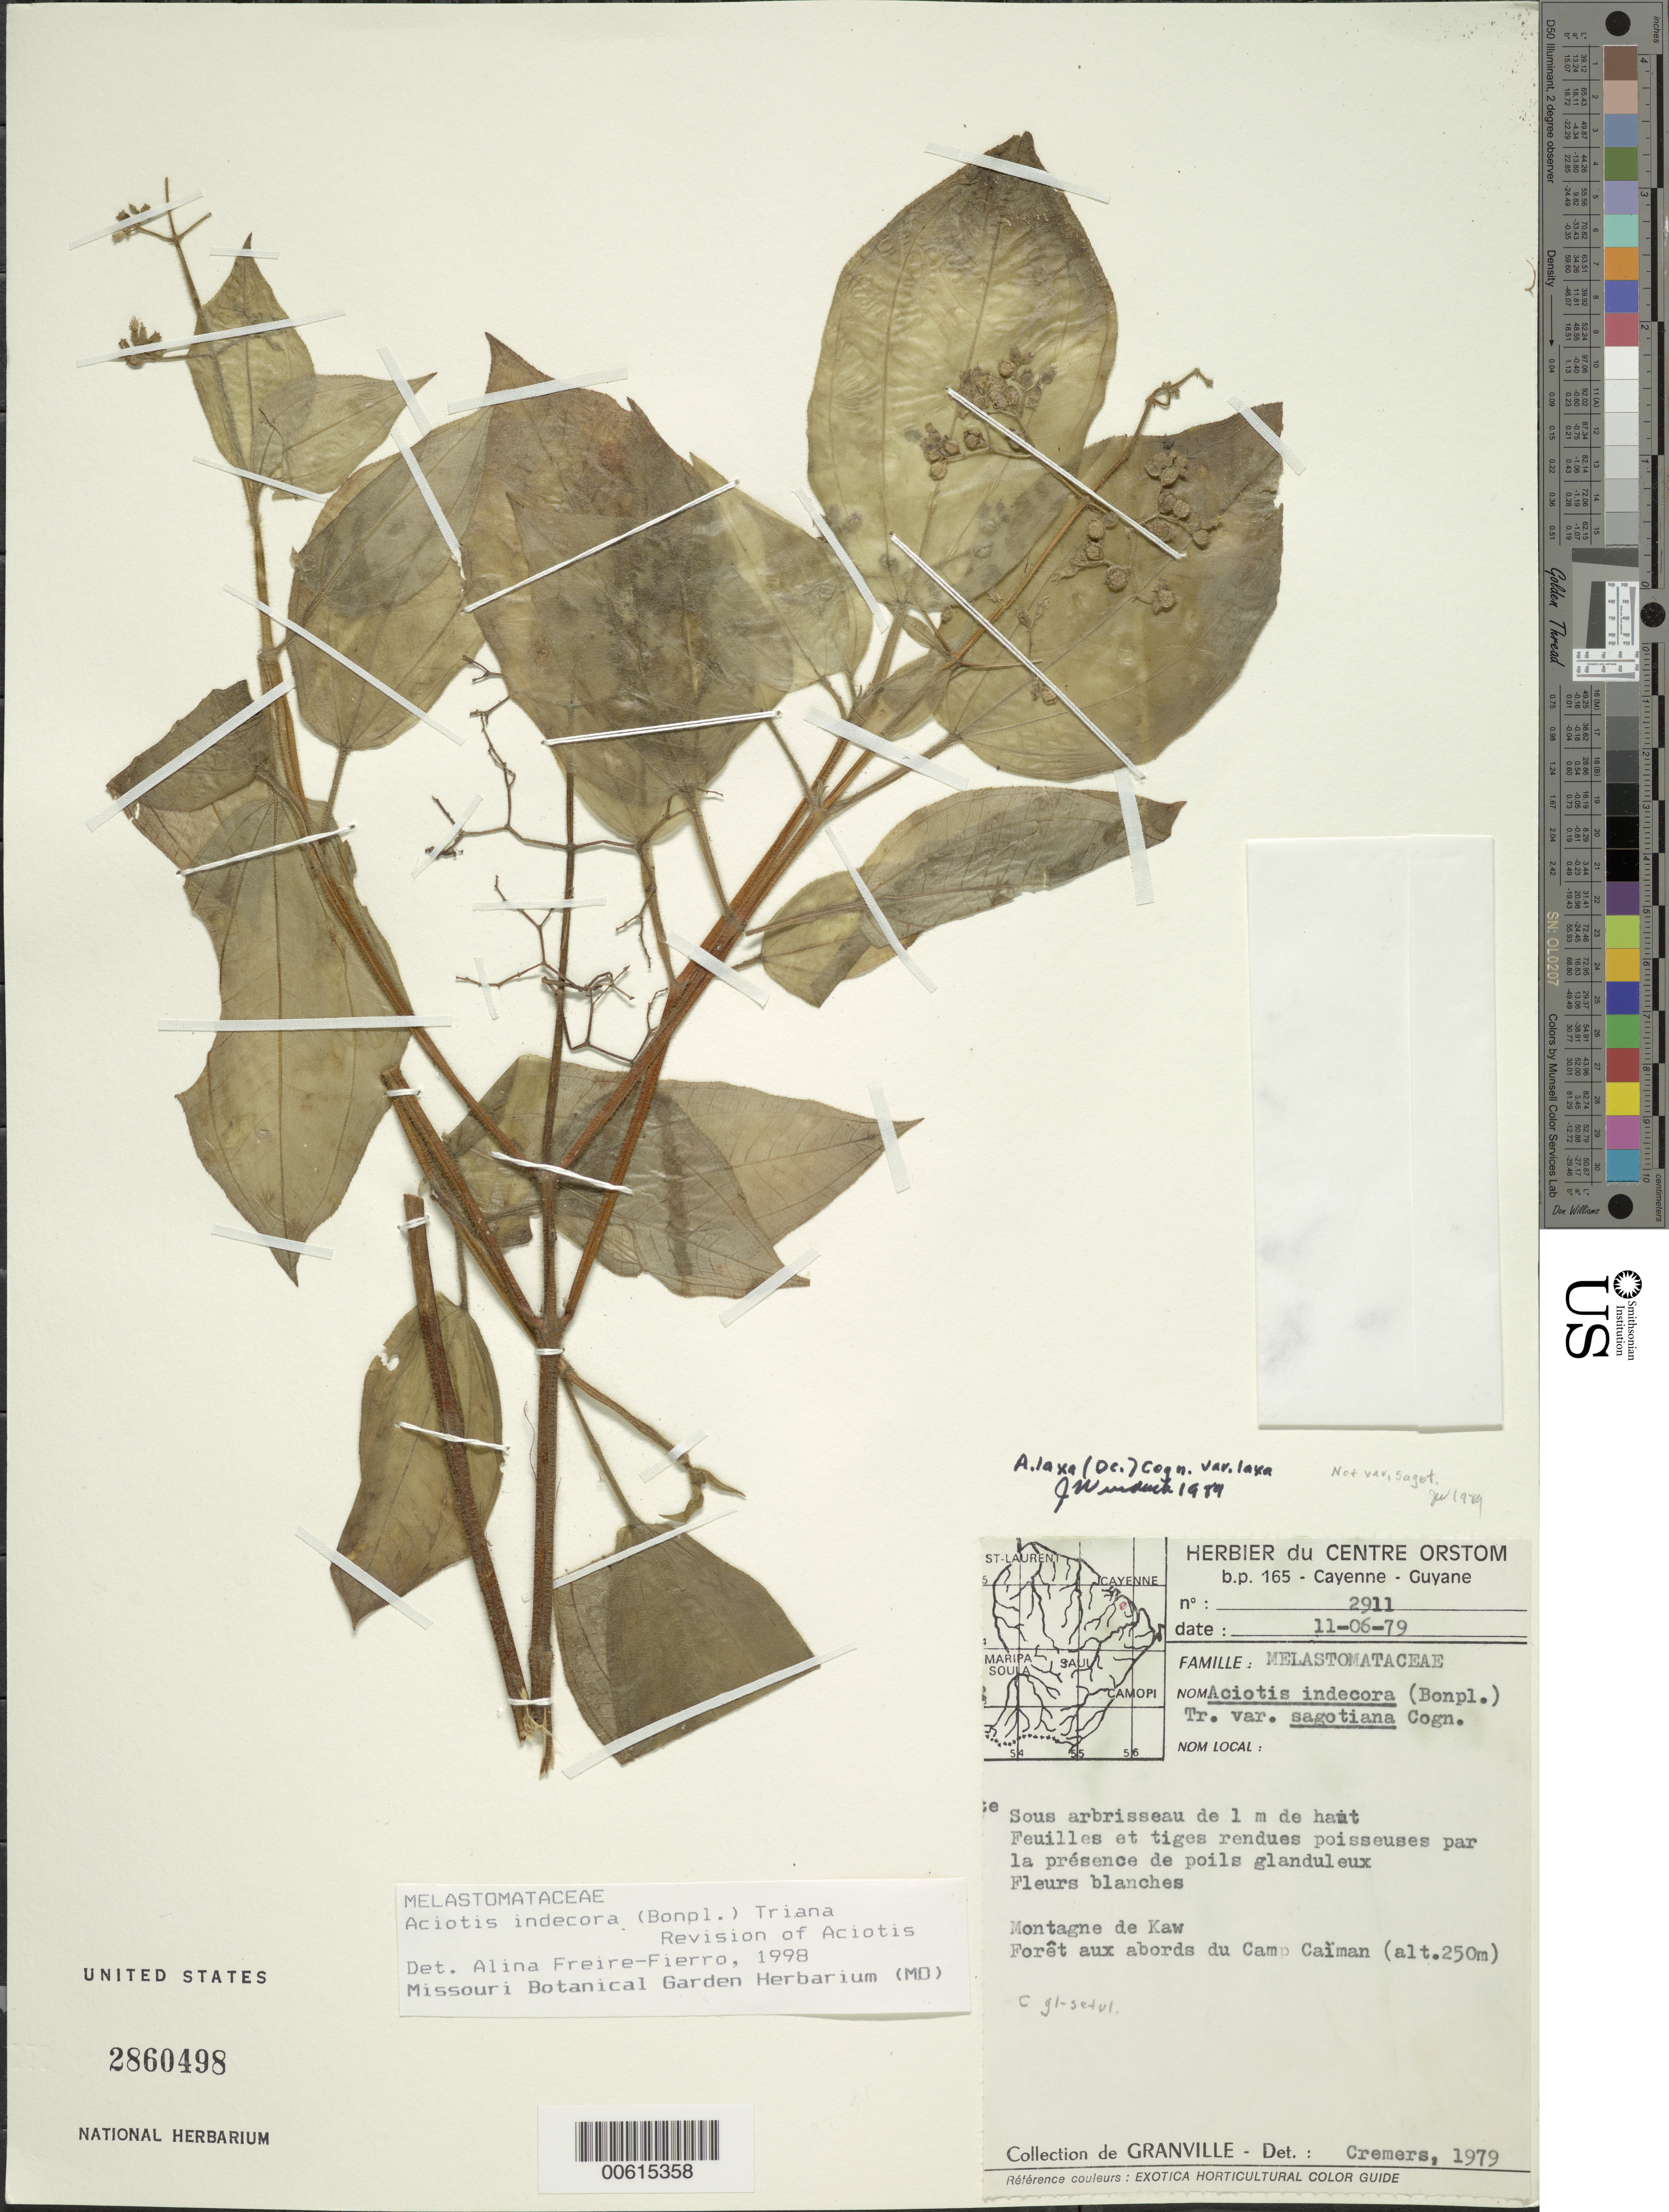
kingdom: Plantae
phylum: Tracheophyta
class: Magnoliopsida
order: Myrtales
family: Melastomataceae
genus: Aciotis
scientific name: Aciotis indecora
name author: (Bonpl.) Triana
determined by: Freire-Fierro, A.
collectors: J.-J. de Granville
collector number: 2911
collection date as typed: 11-Jun-79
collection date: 1979-06-11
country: French Guiana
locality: Montagne de Kaw, Camp Caïman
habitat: Foret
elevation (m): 250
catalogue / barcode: US 2860498